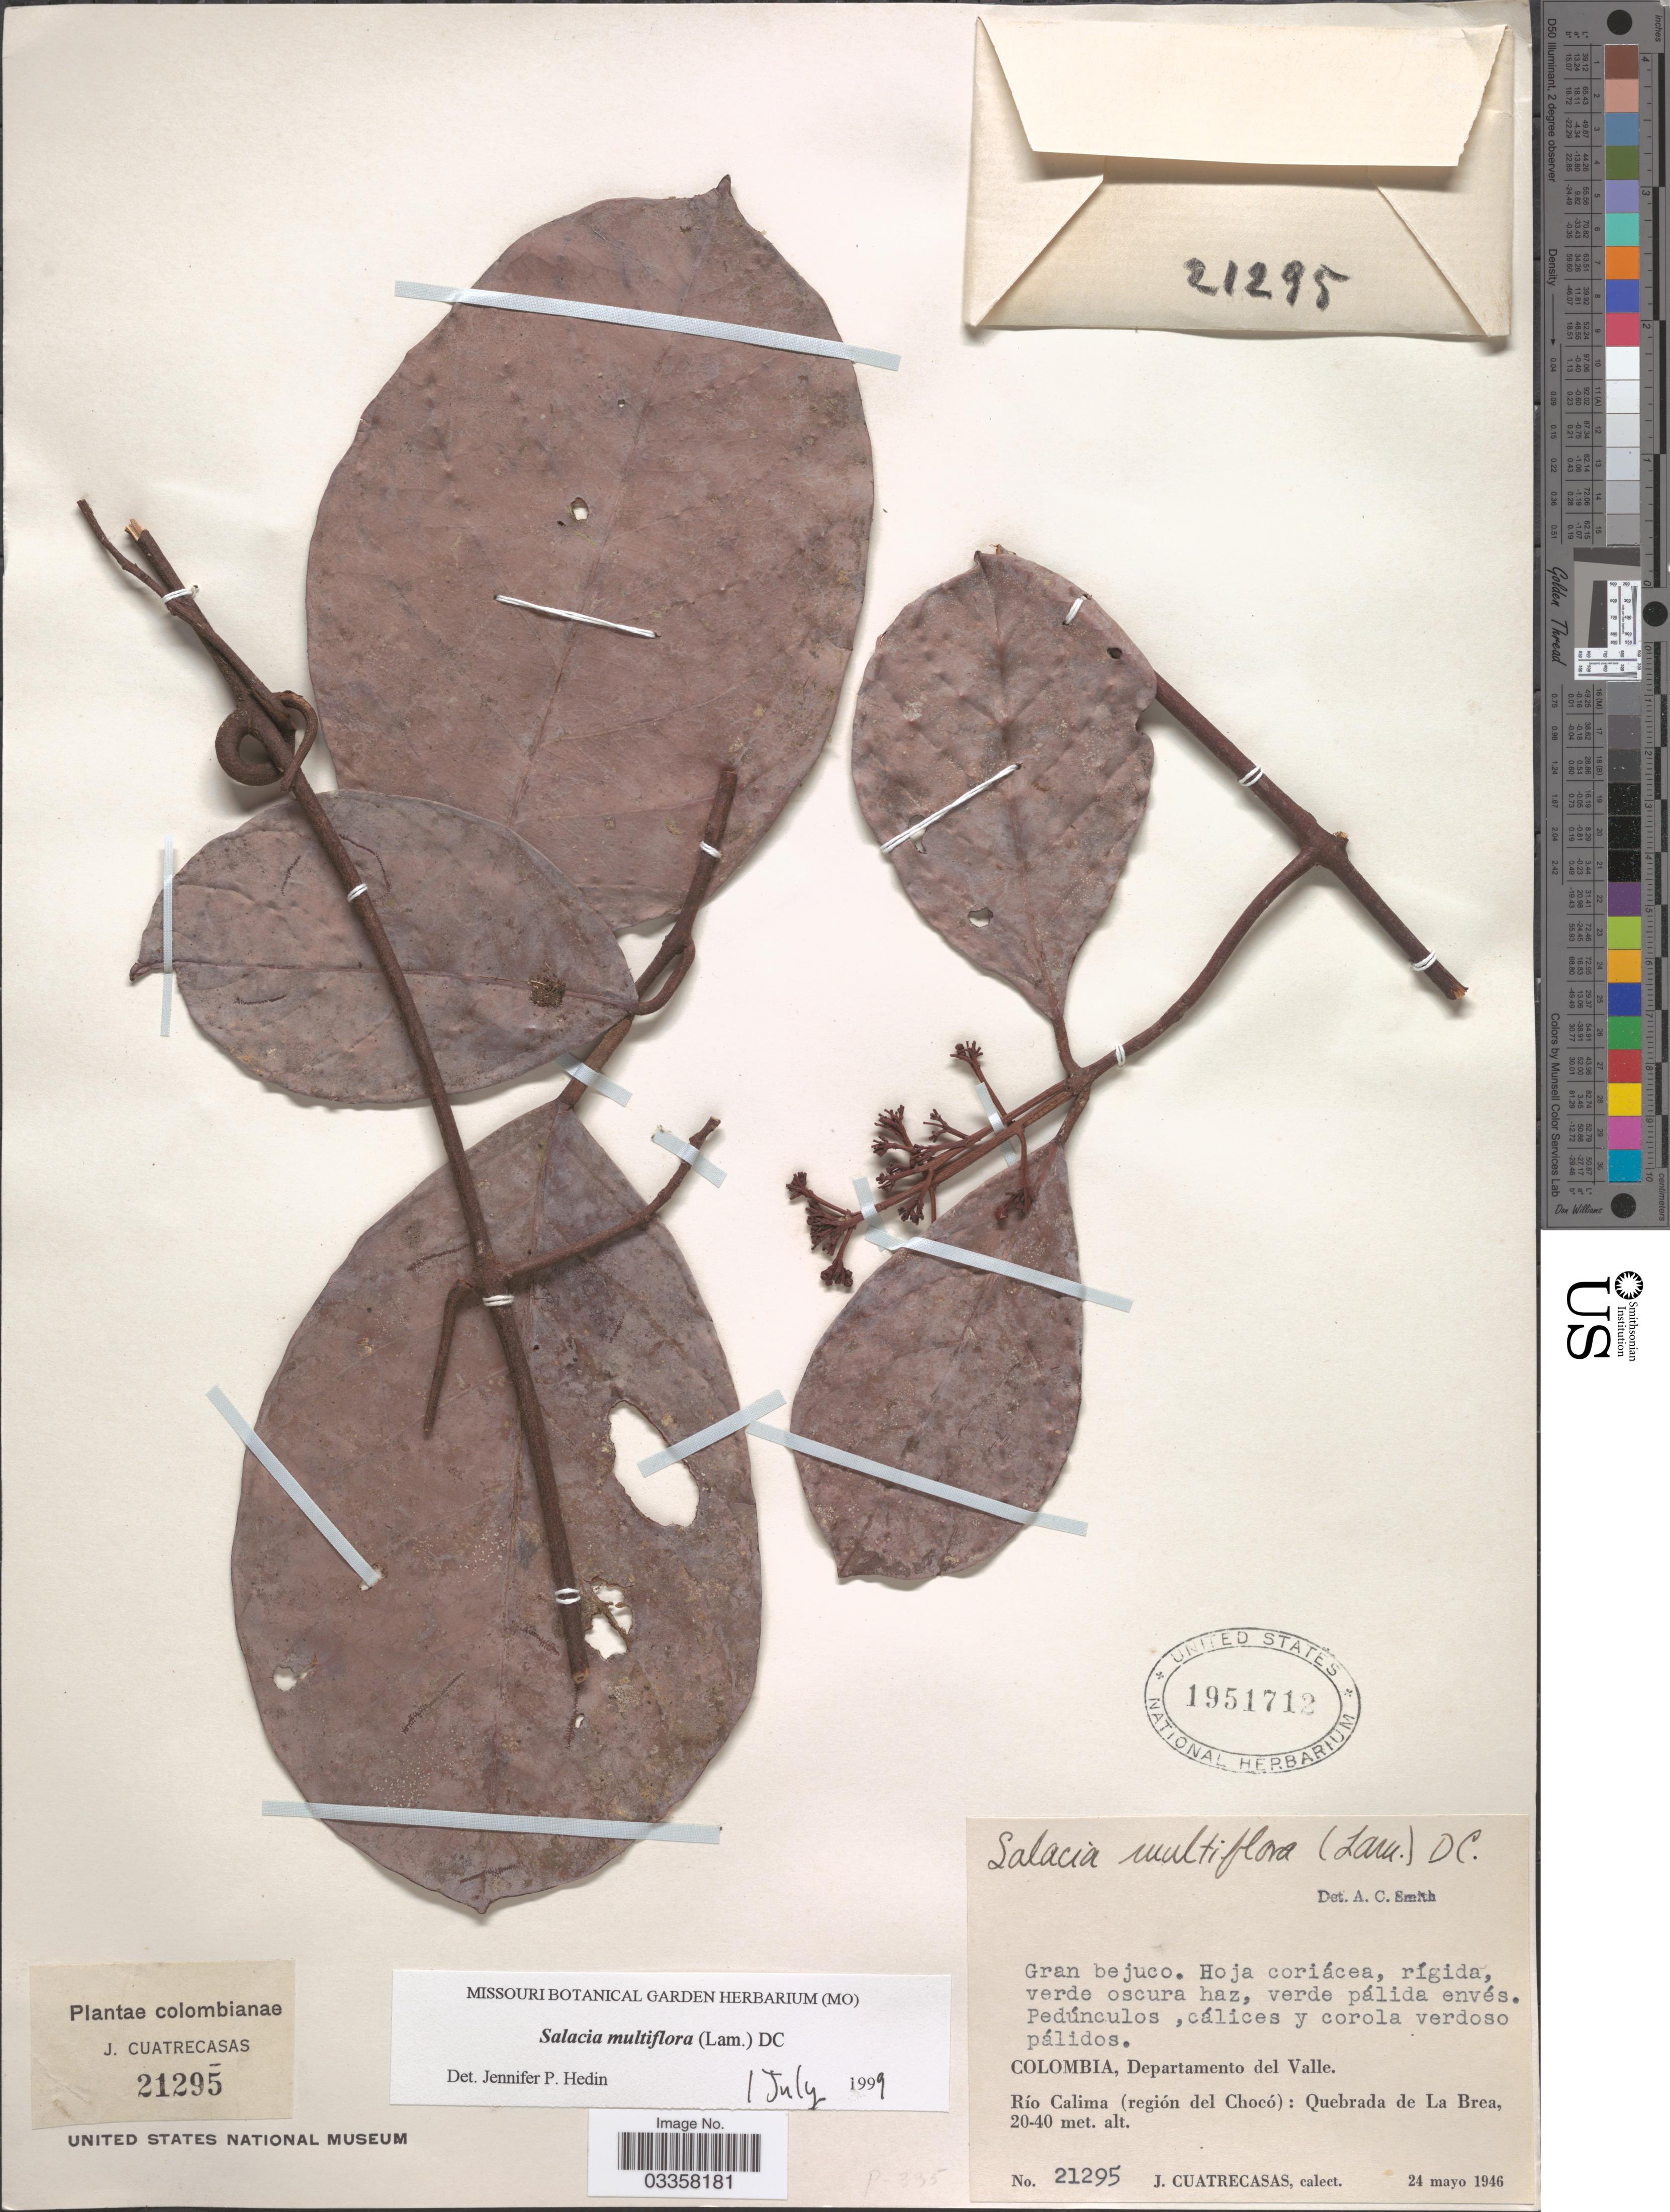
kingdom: Plantae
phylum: Tracheophyta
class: Magnoliopsida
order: Celastrales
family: Celastraceae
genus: Salacia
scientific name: Salacia multiflora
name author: (Lam.) DC.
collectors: J. Cuatrecasas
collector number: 21295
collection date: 1946-05-24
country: Colombia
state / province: Valle del Cauca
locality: Departamento del Valle, Río Calima (región del Chocó): Quebrada del La Brea.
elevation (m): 20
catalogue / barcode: US 1951712